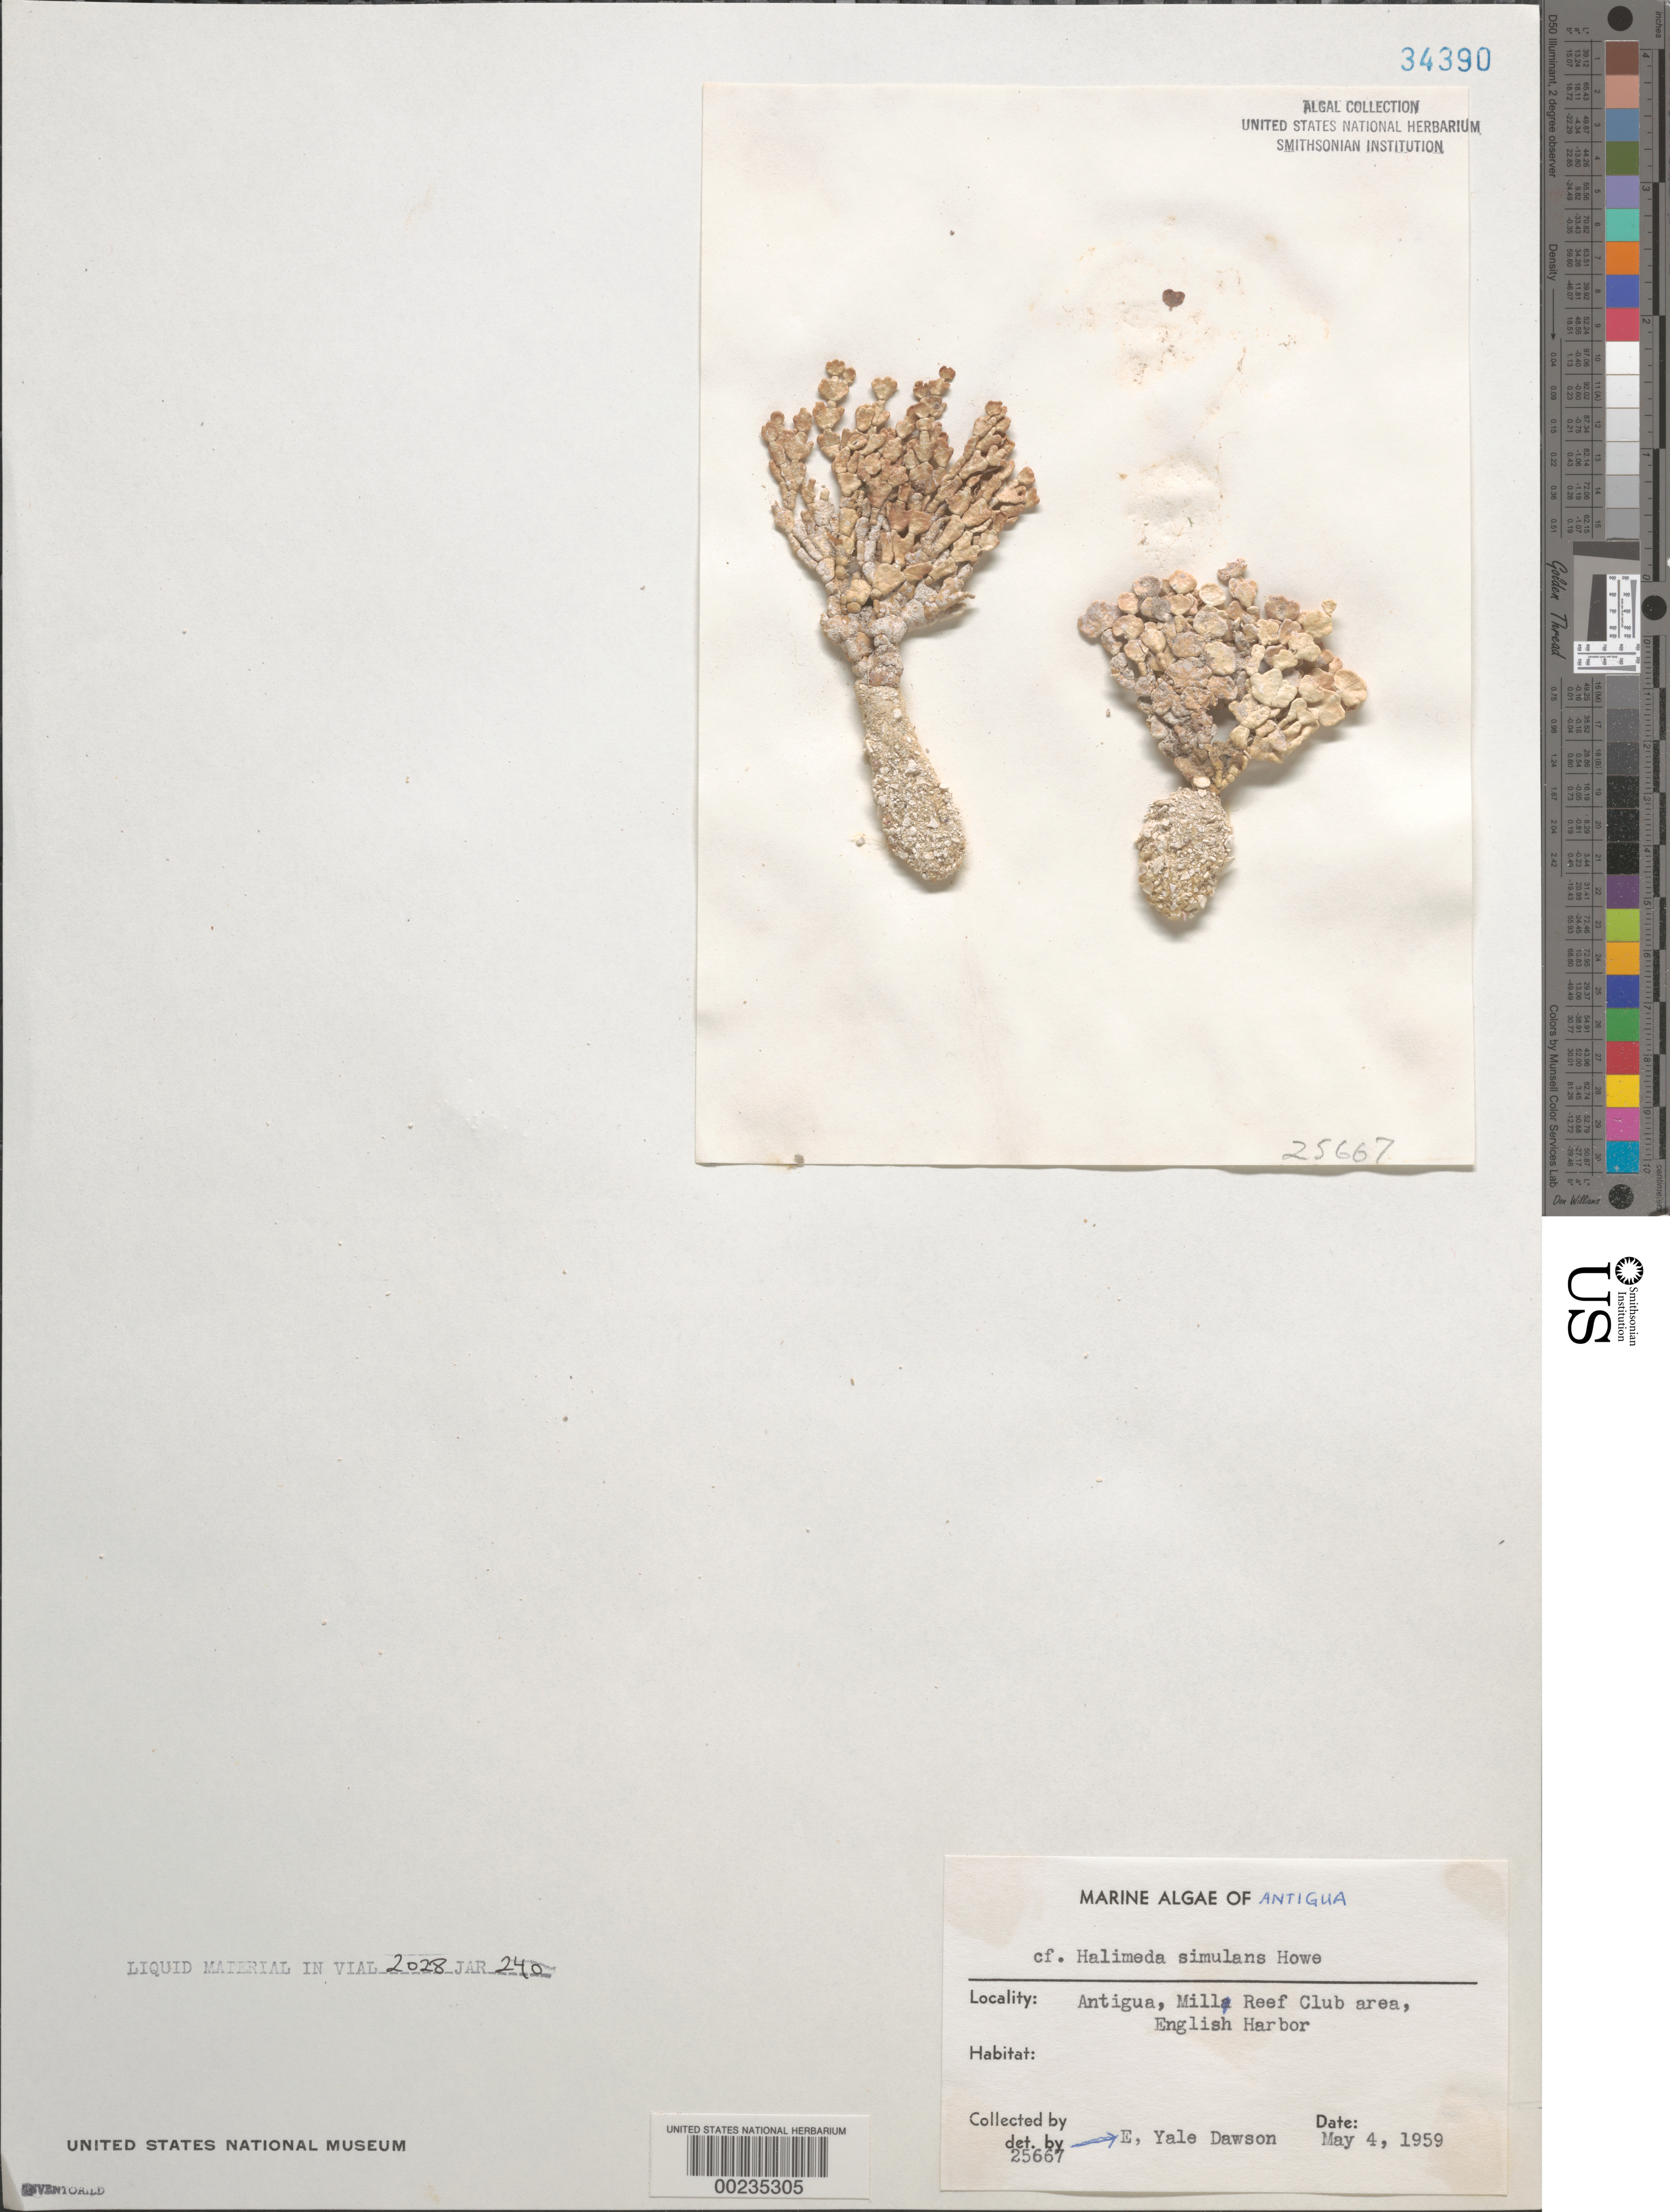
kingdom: Plantae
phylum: Chlorophyta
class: Ulvophyceae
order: Bryopsidales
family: Halimedaceae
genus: Halimeda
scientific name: Halimeda simulans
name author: M. Howe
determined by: Dawson, E. Y.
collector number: EYD 25667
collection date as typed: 04 May 1959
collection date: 1959-05-04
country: Antigua and Barbuda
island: Antigua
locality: English Harbor, Mill Reef Club area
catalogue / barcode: US 34390